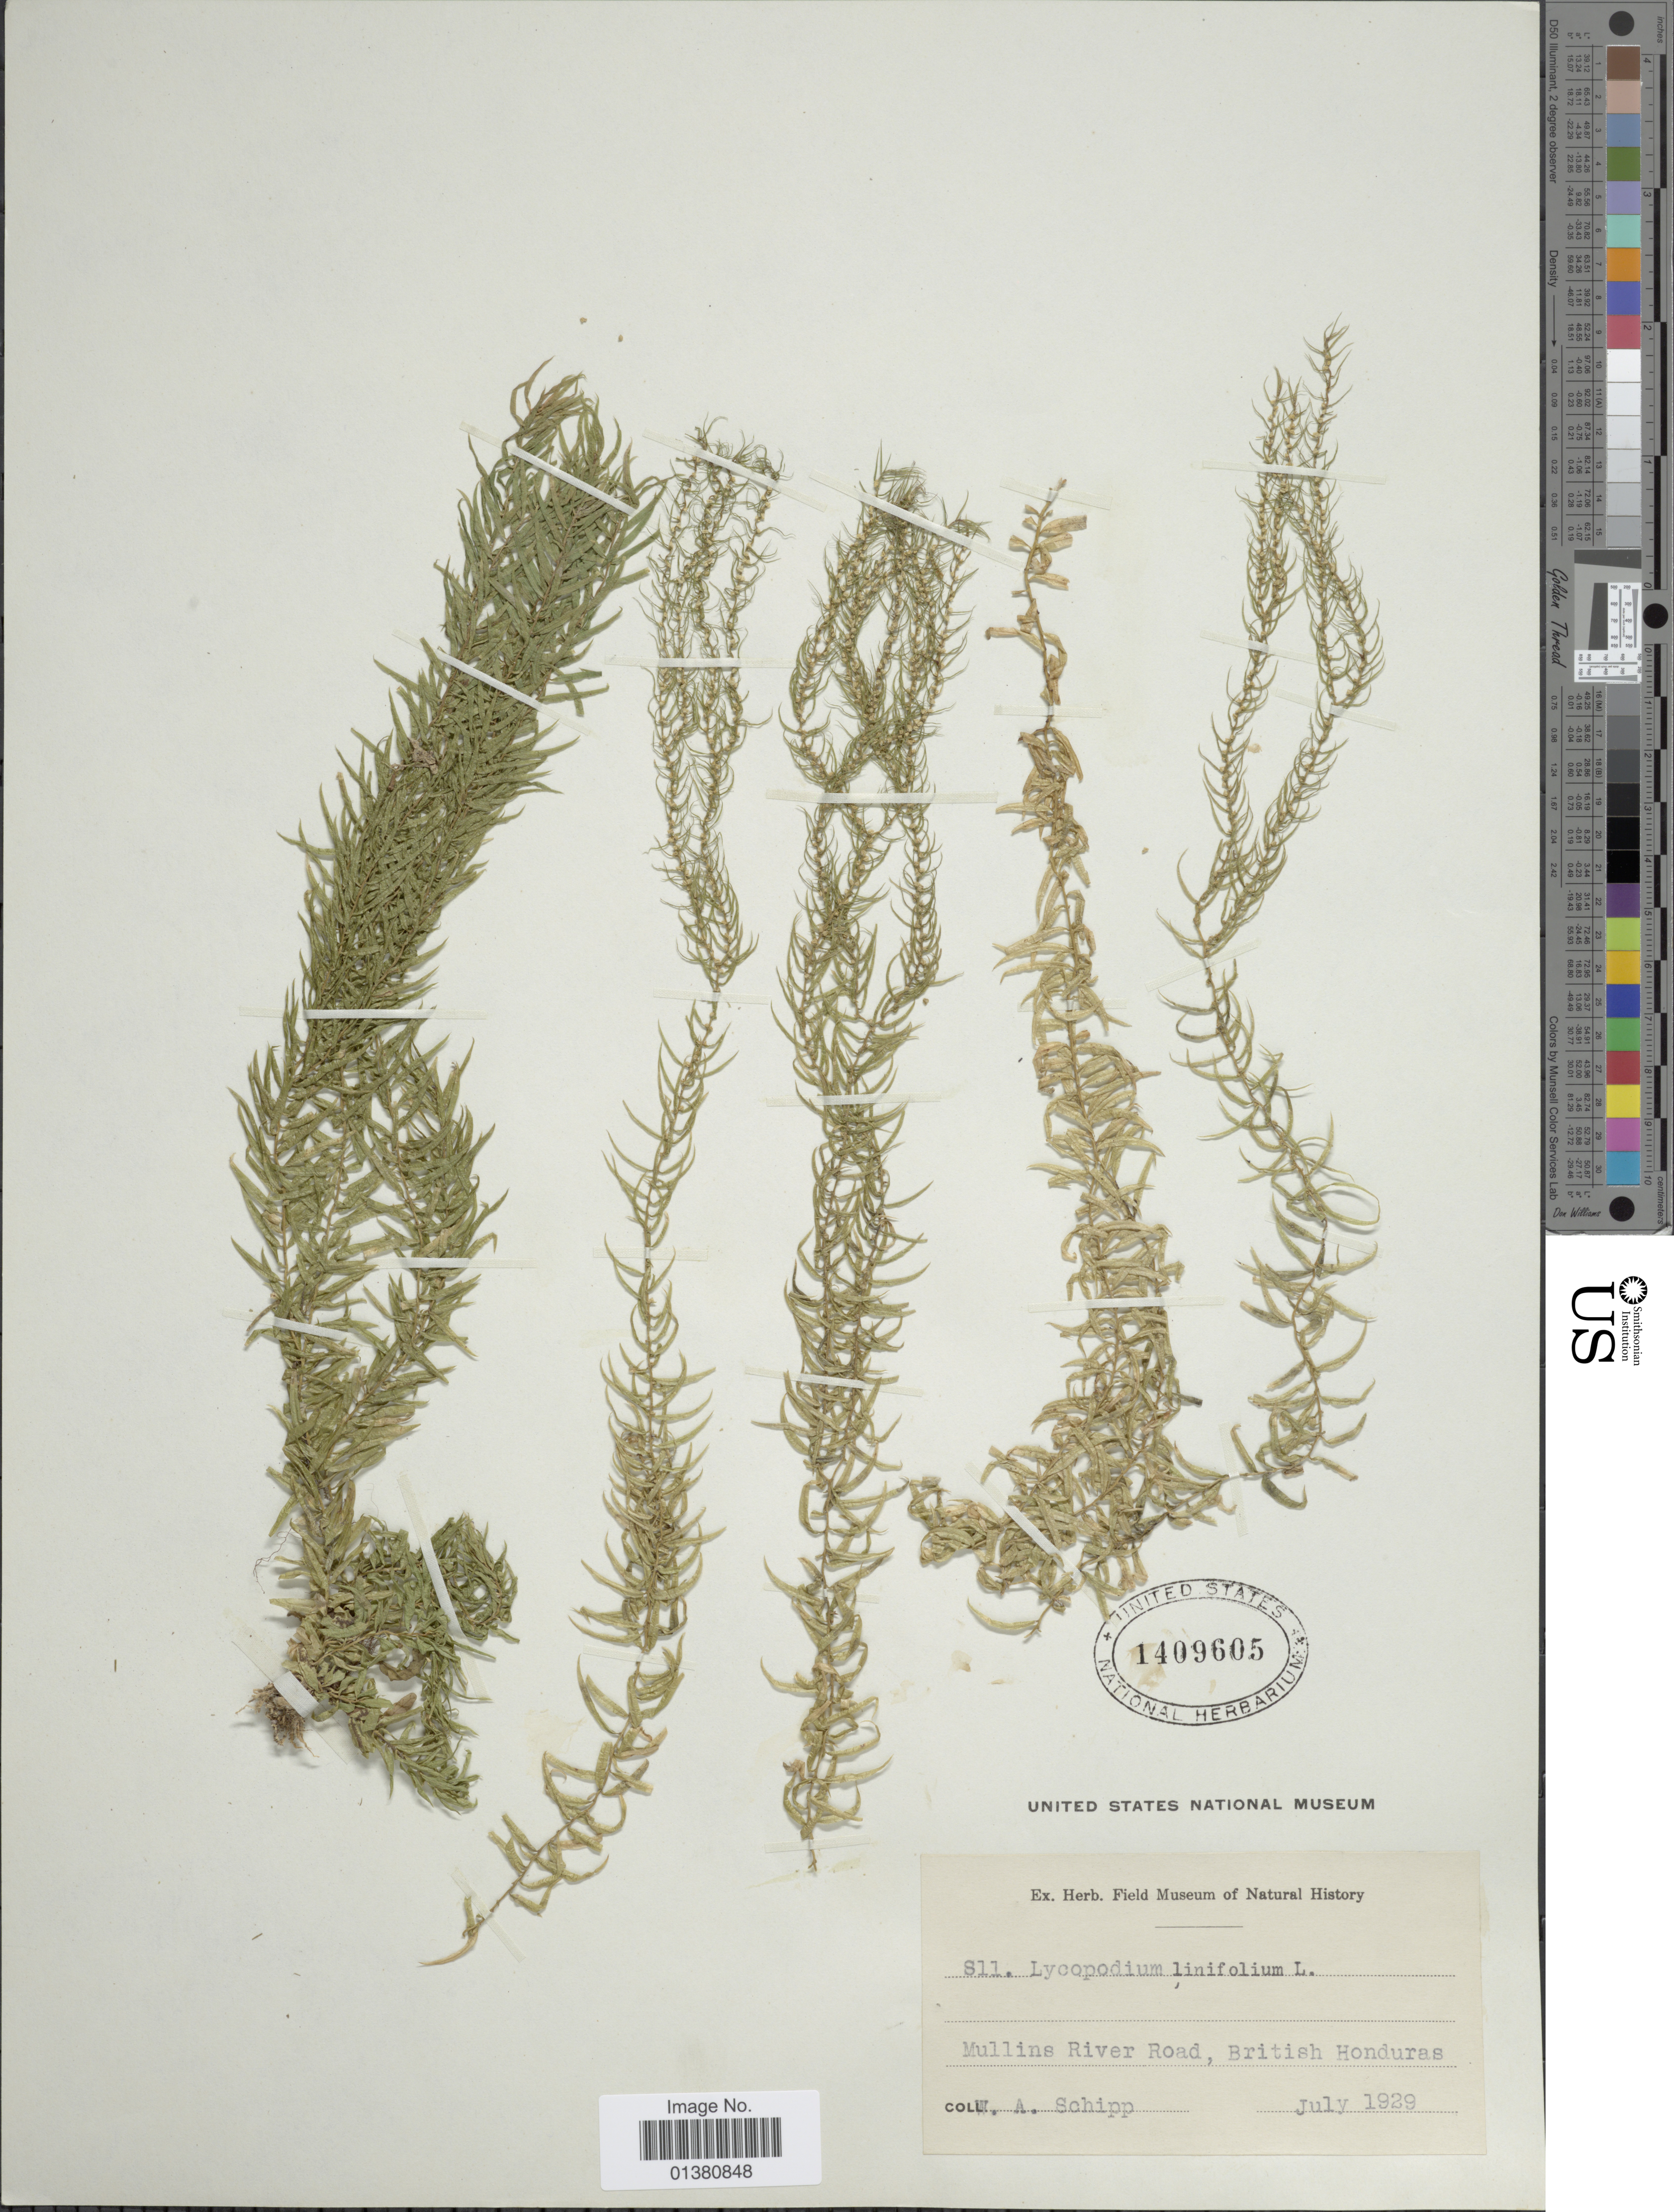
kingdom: Plantae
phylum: Tracheophyta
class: Lycopodiopsida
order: Lycopodiales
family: Lycopodiaceae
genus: Phlegmariurus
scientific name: Phlegmariurus linifolius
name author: (L.) B. Øllg.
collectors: W. Schipp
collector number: S11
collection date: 1929-07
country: Belize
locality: Mullins River Road, British Hinduras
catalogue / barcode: US 1409605